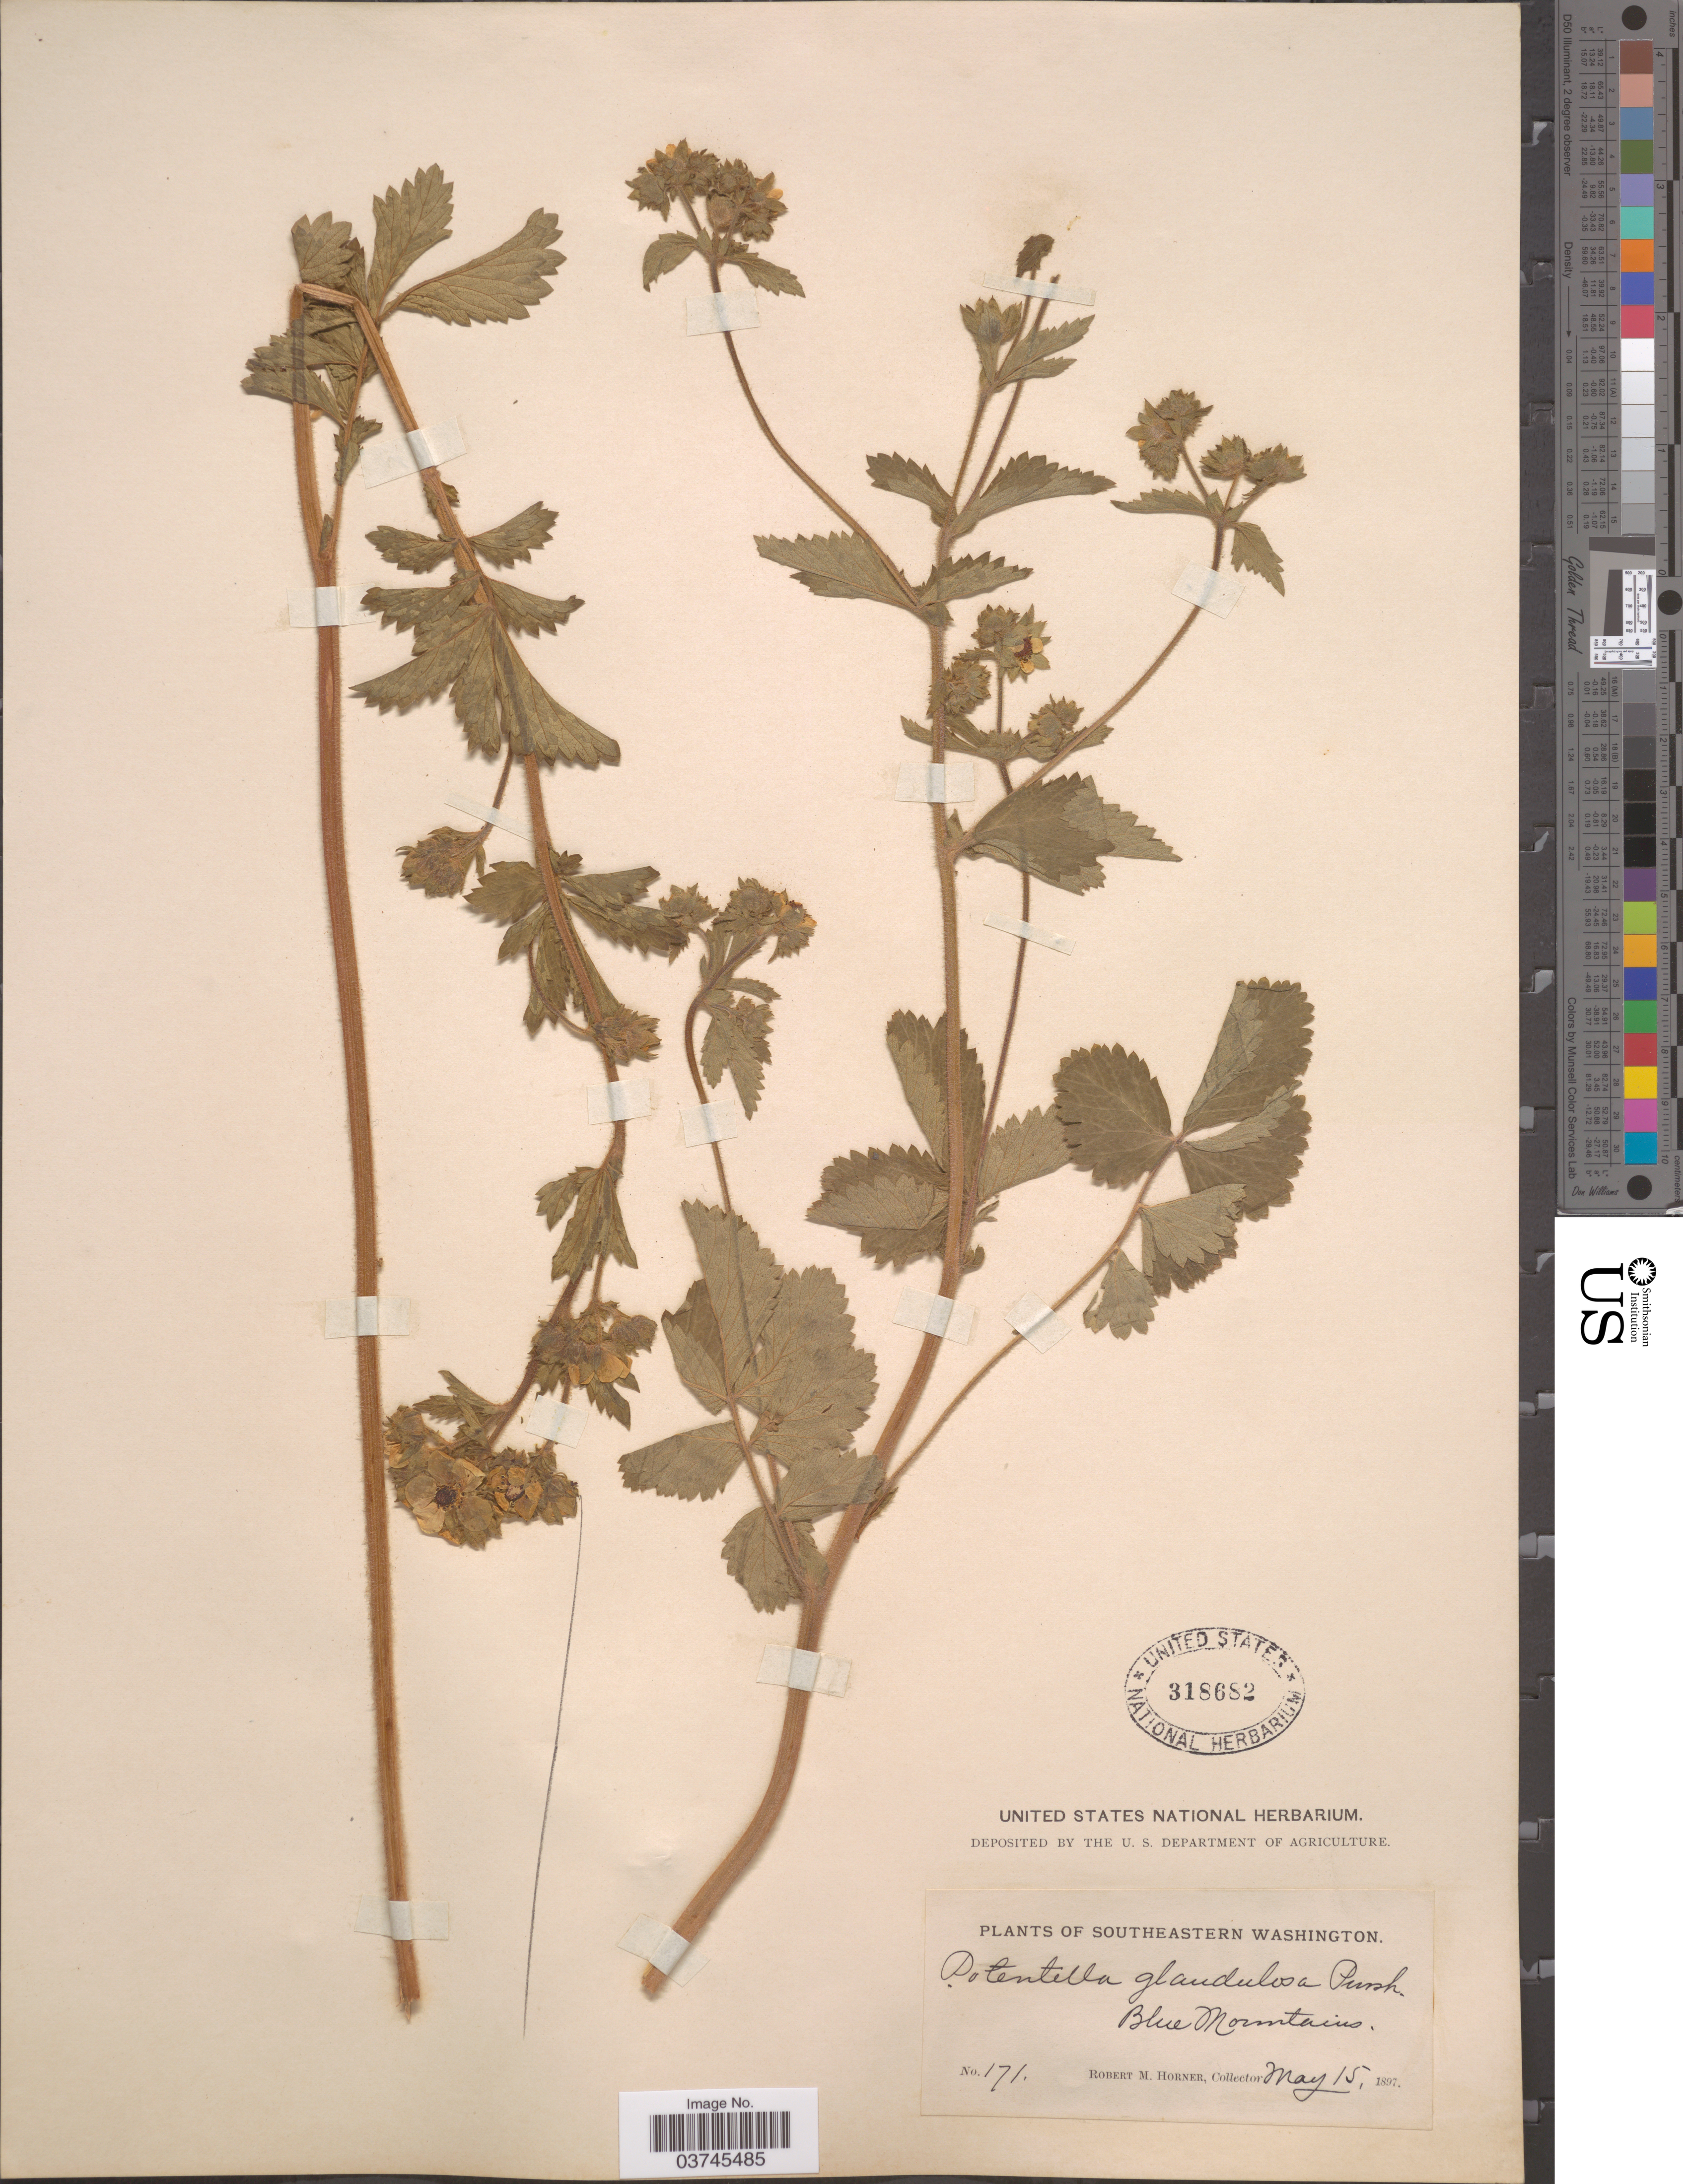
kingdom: Plantae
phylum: Tracheophyta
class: Magnoliopsida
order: Rosales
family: Rosaceae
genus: Drymocallis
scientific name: Drymocallis glandulosa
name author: (Lindl.) Rydb.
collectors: R. Horner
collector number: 171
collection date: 1897-05-15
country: United States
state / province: Washington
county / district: Clallam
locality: Southeastern Washington. Blue Mountains.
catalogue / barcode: US 318682